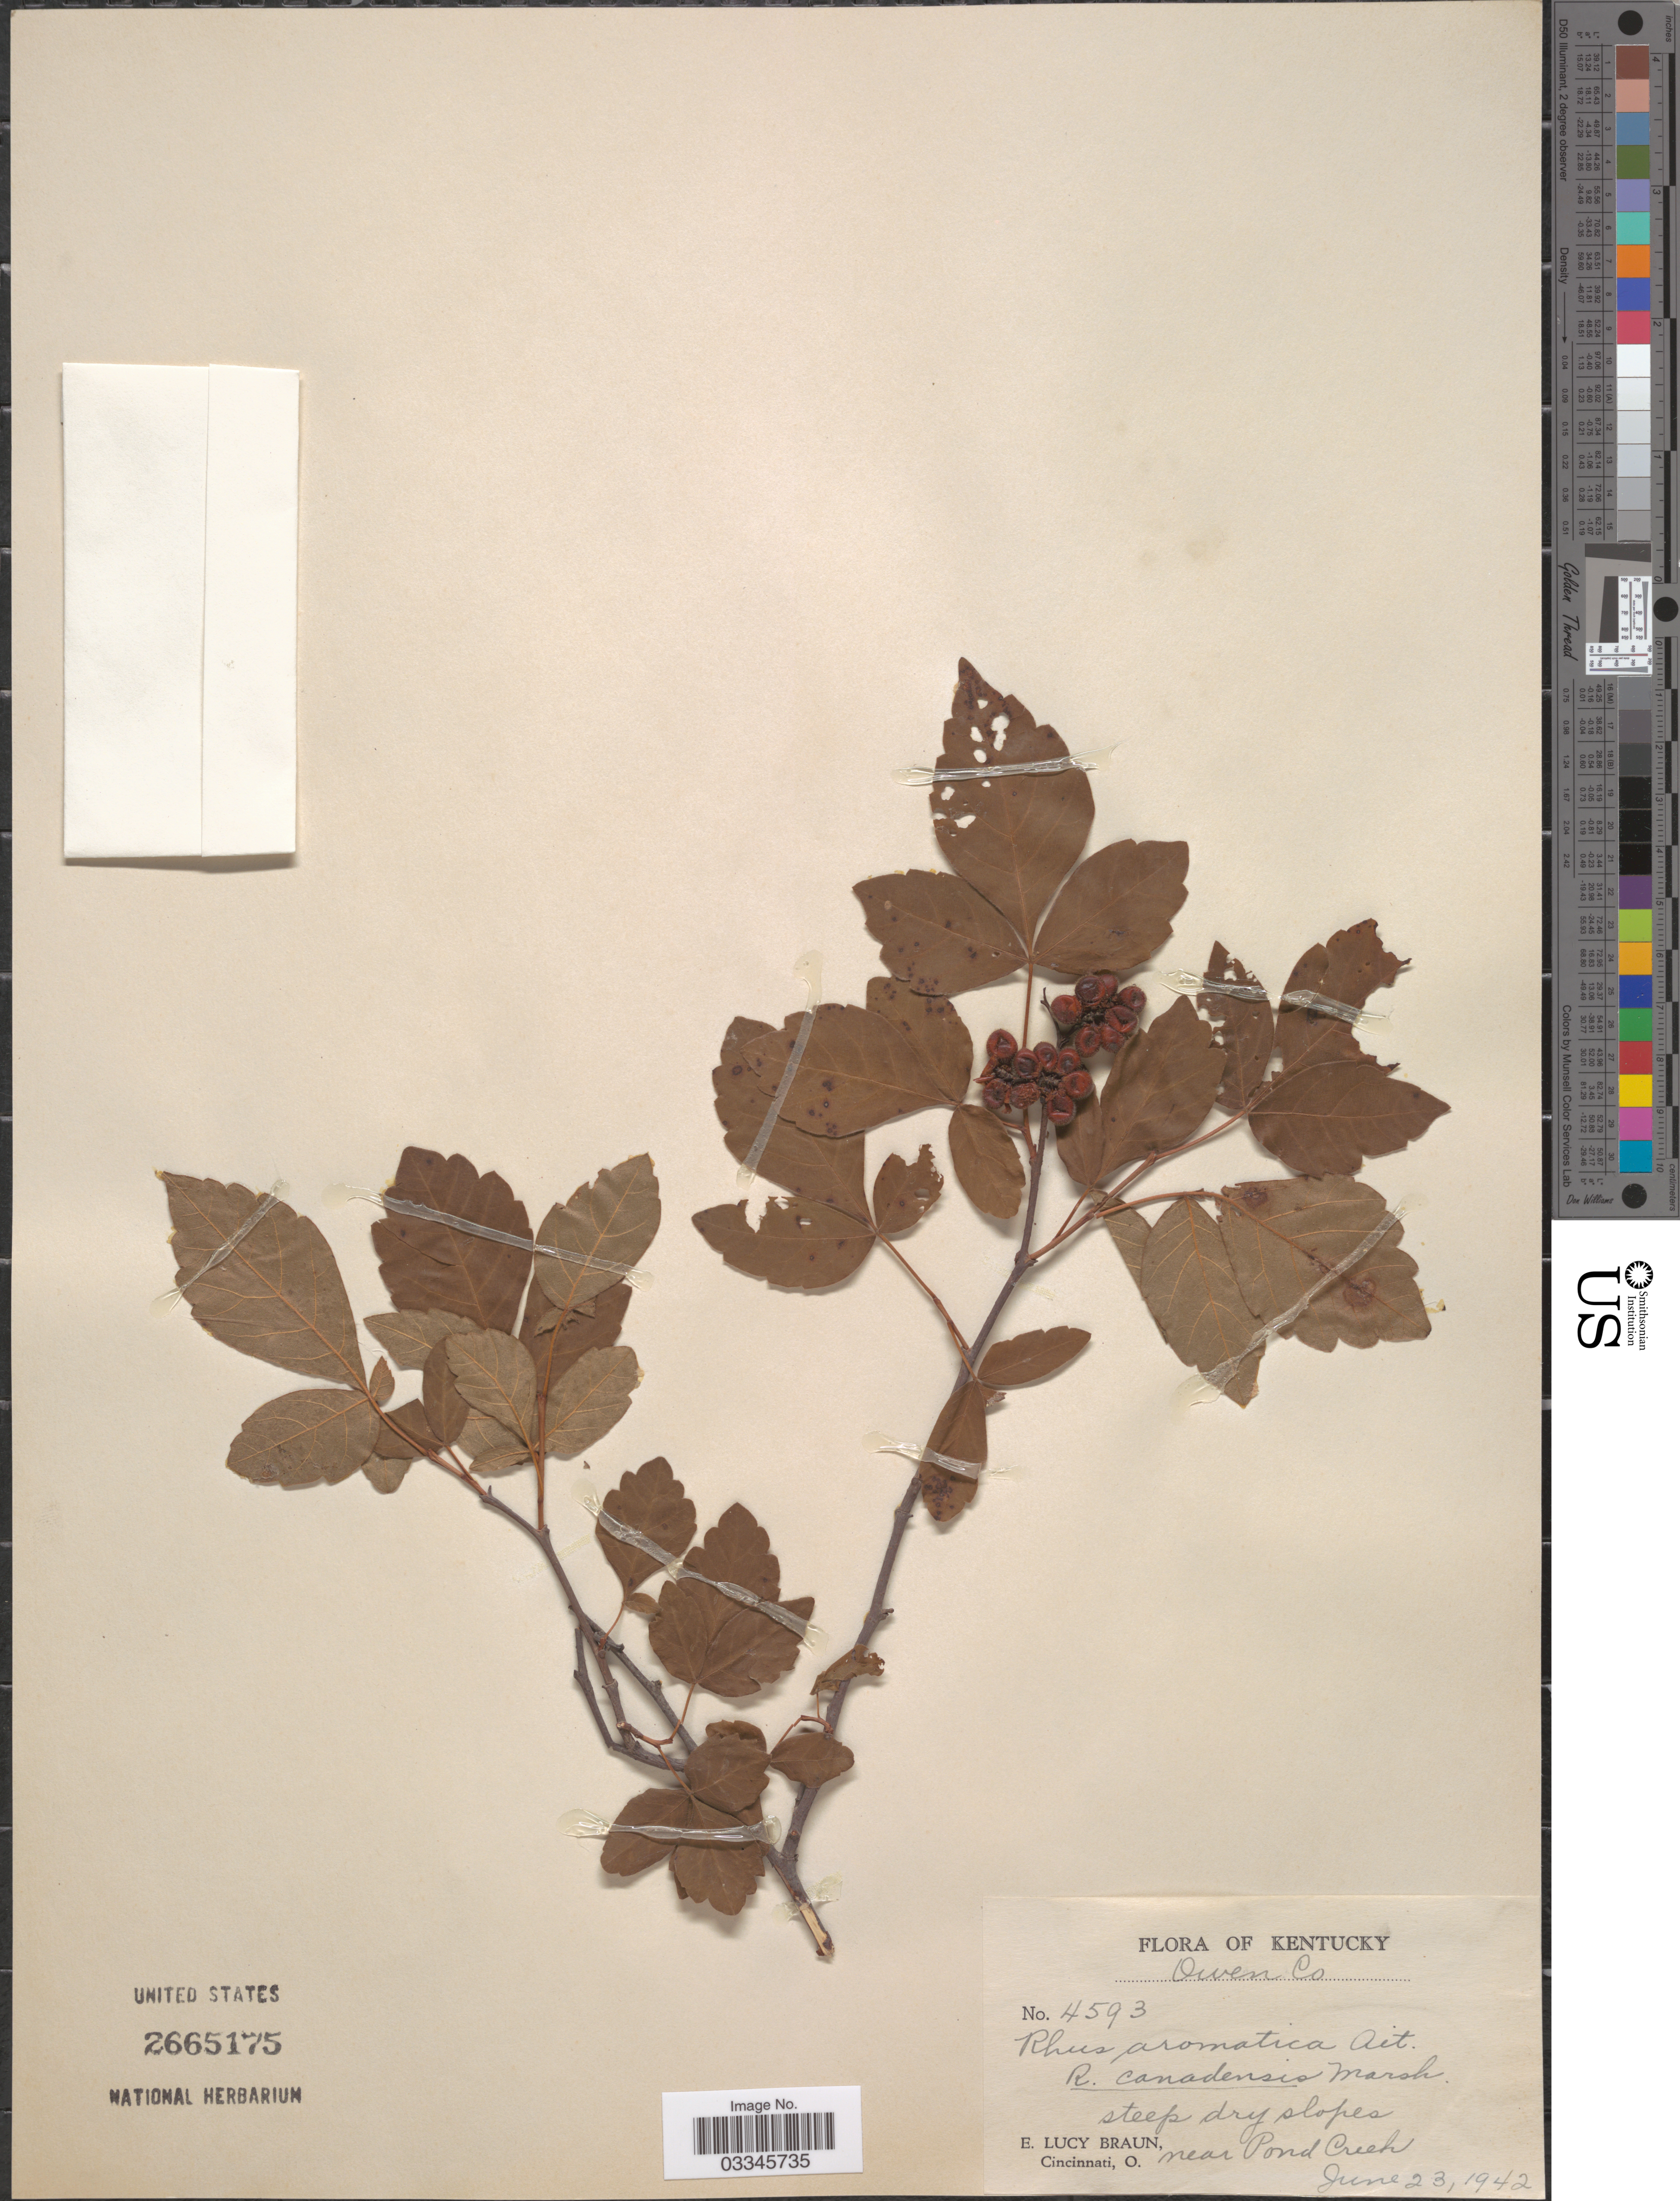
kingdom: Plantae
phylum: Tracheophyta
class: Magnoliopsida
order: Sapindales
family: Anacardiaceae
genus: Rhus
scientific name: Rhus canadensis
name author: Marshall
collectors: E. L. Braun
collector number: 4593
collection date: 1942-06-23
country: United States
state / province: Kentucky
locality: Owen Co., near Pond Creek.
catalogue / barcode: US 2665175